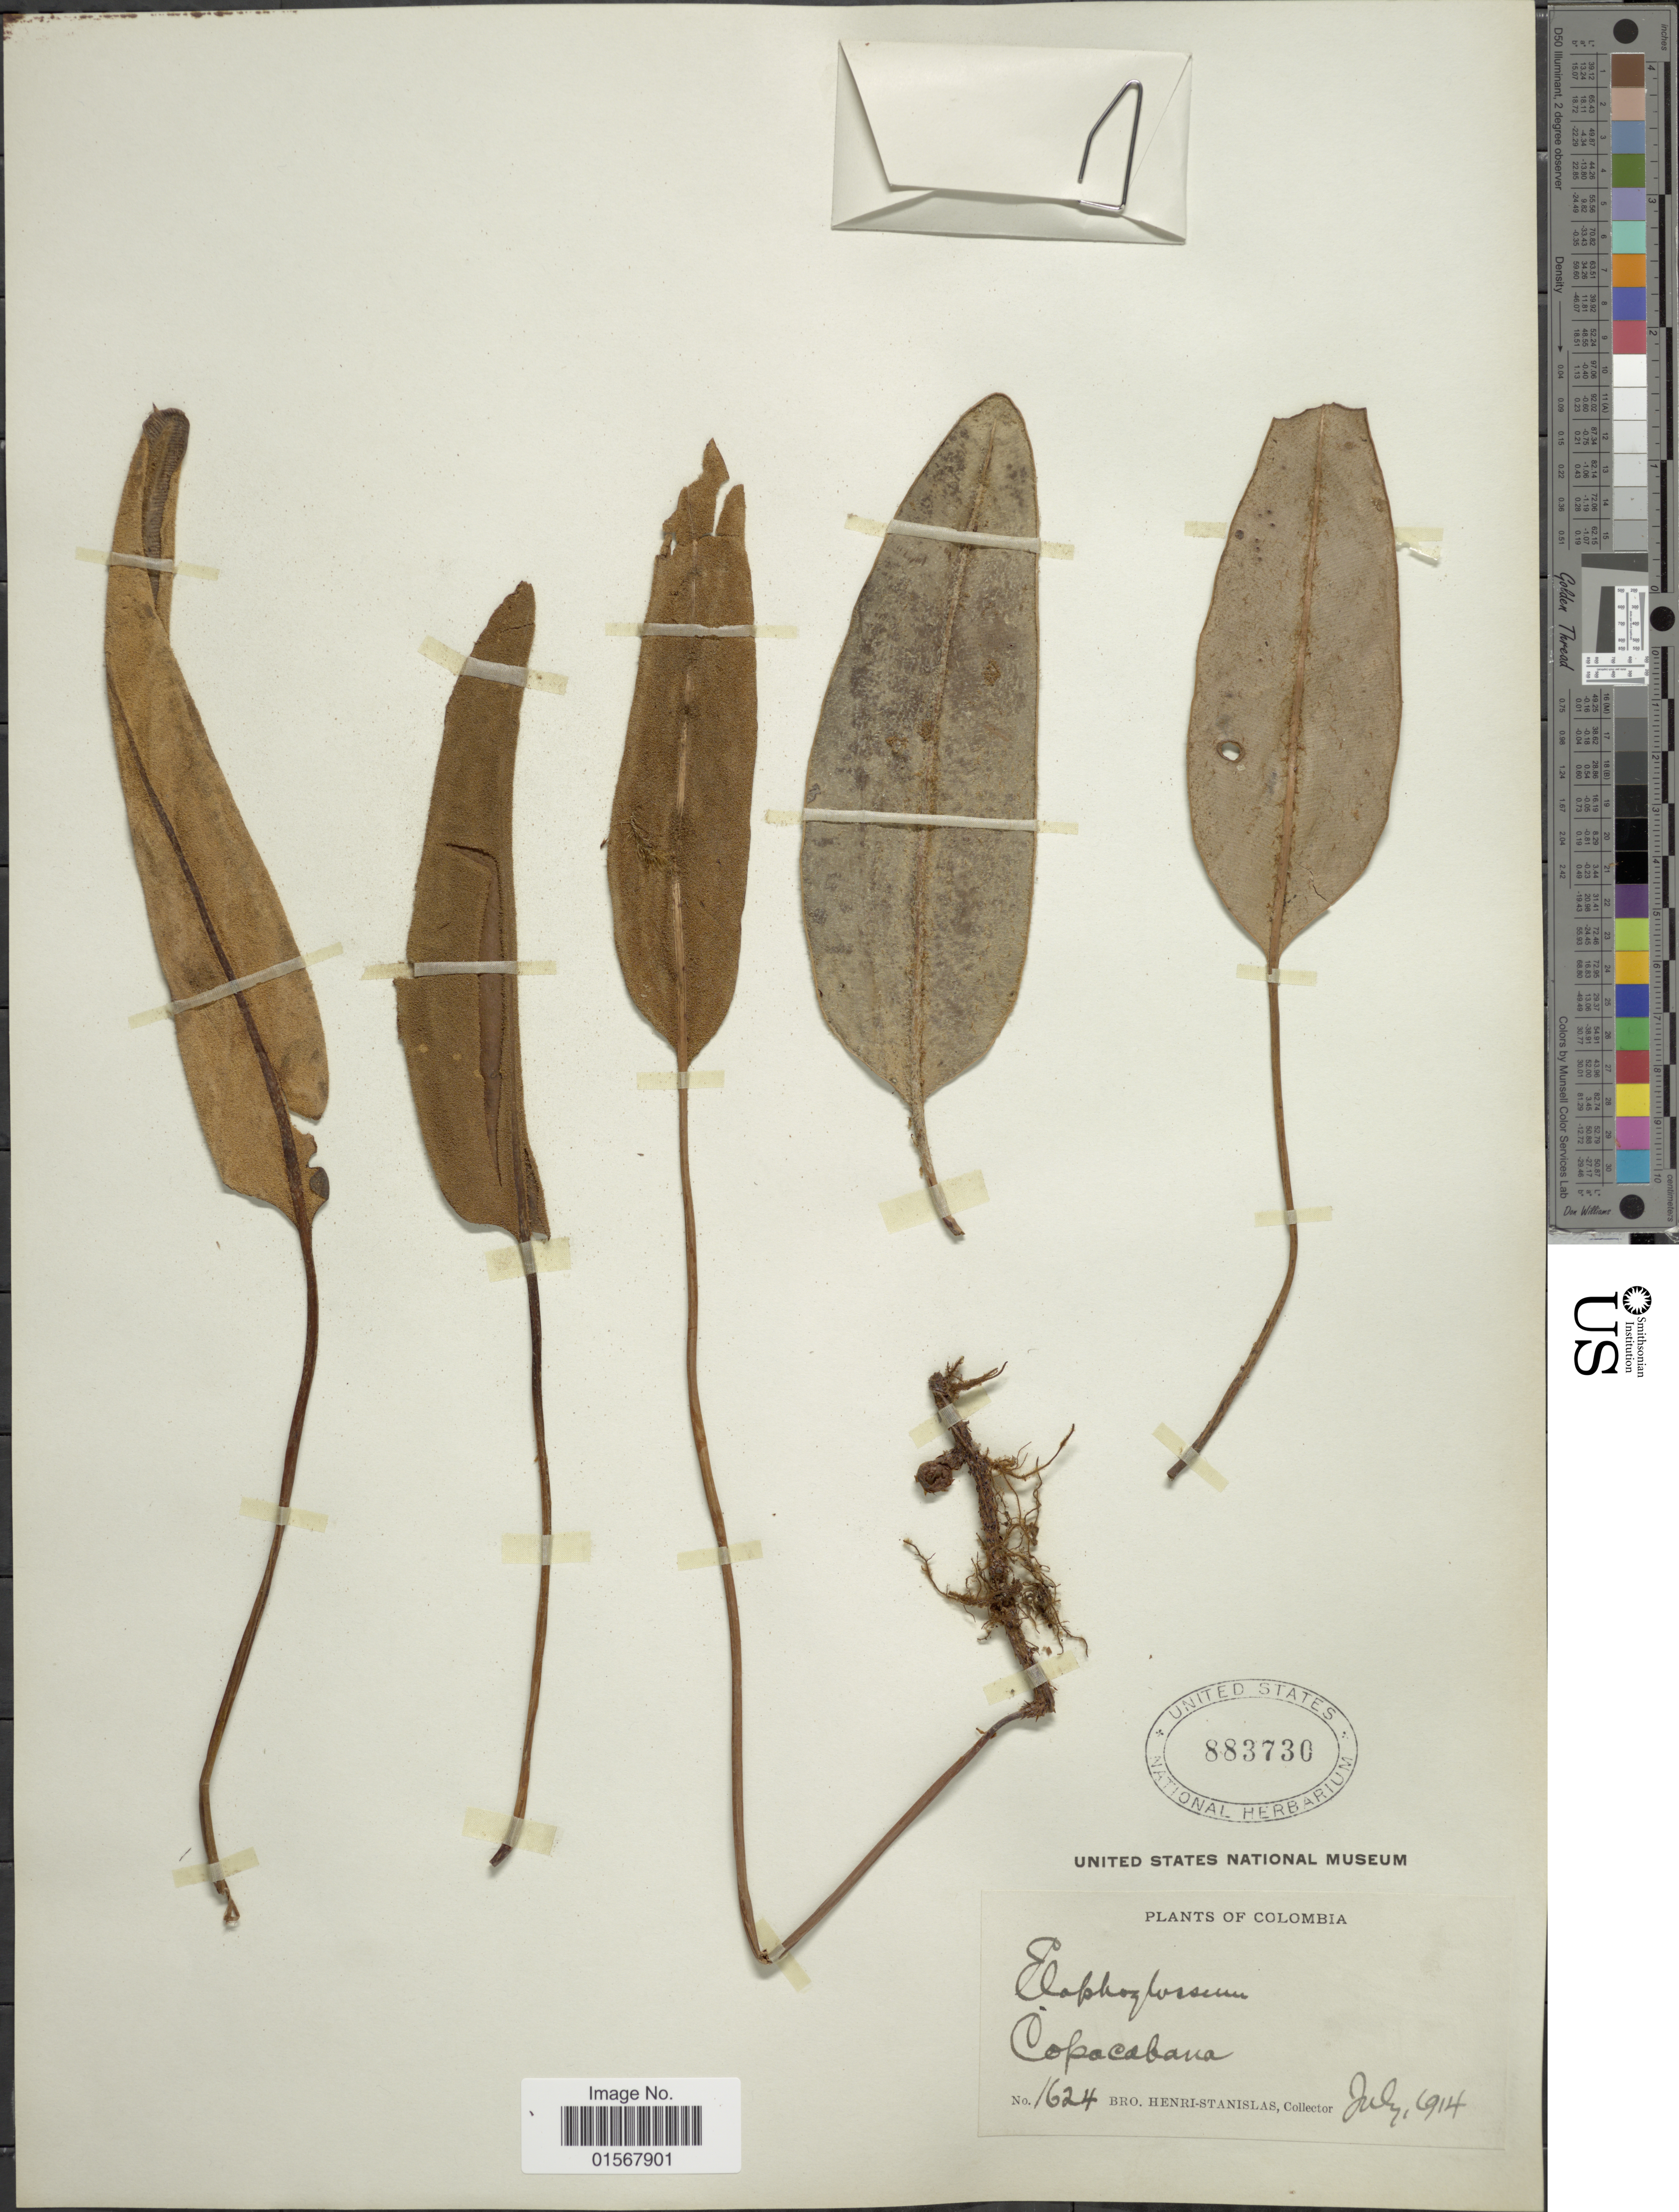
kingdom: Plantae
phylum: Tracheophyta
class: Polypodiopsida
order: Polypodiales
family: Dryopteridaceae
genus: Elaphoglossum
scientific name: Elaphoglossum lingua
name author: (C. Presl) Brack.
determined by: Vasco, A.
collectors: Henri-Stanislas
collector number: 1624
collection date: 1914-07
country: Colombia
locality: Copacabana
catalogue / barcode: US 883730